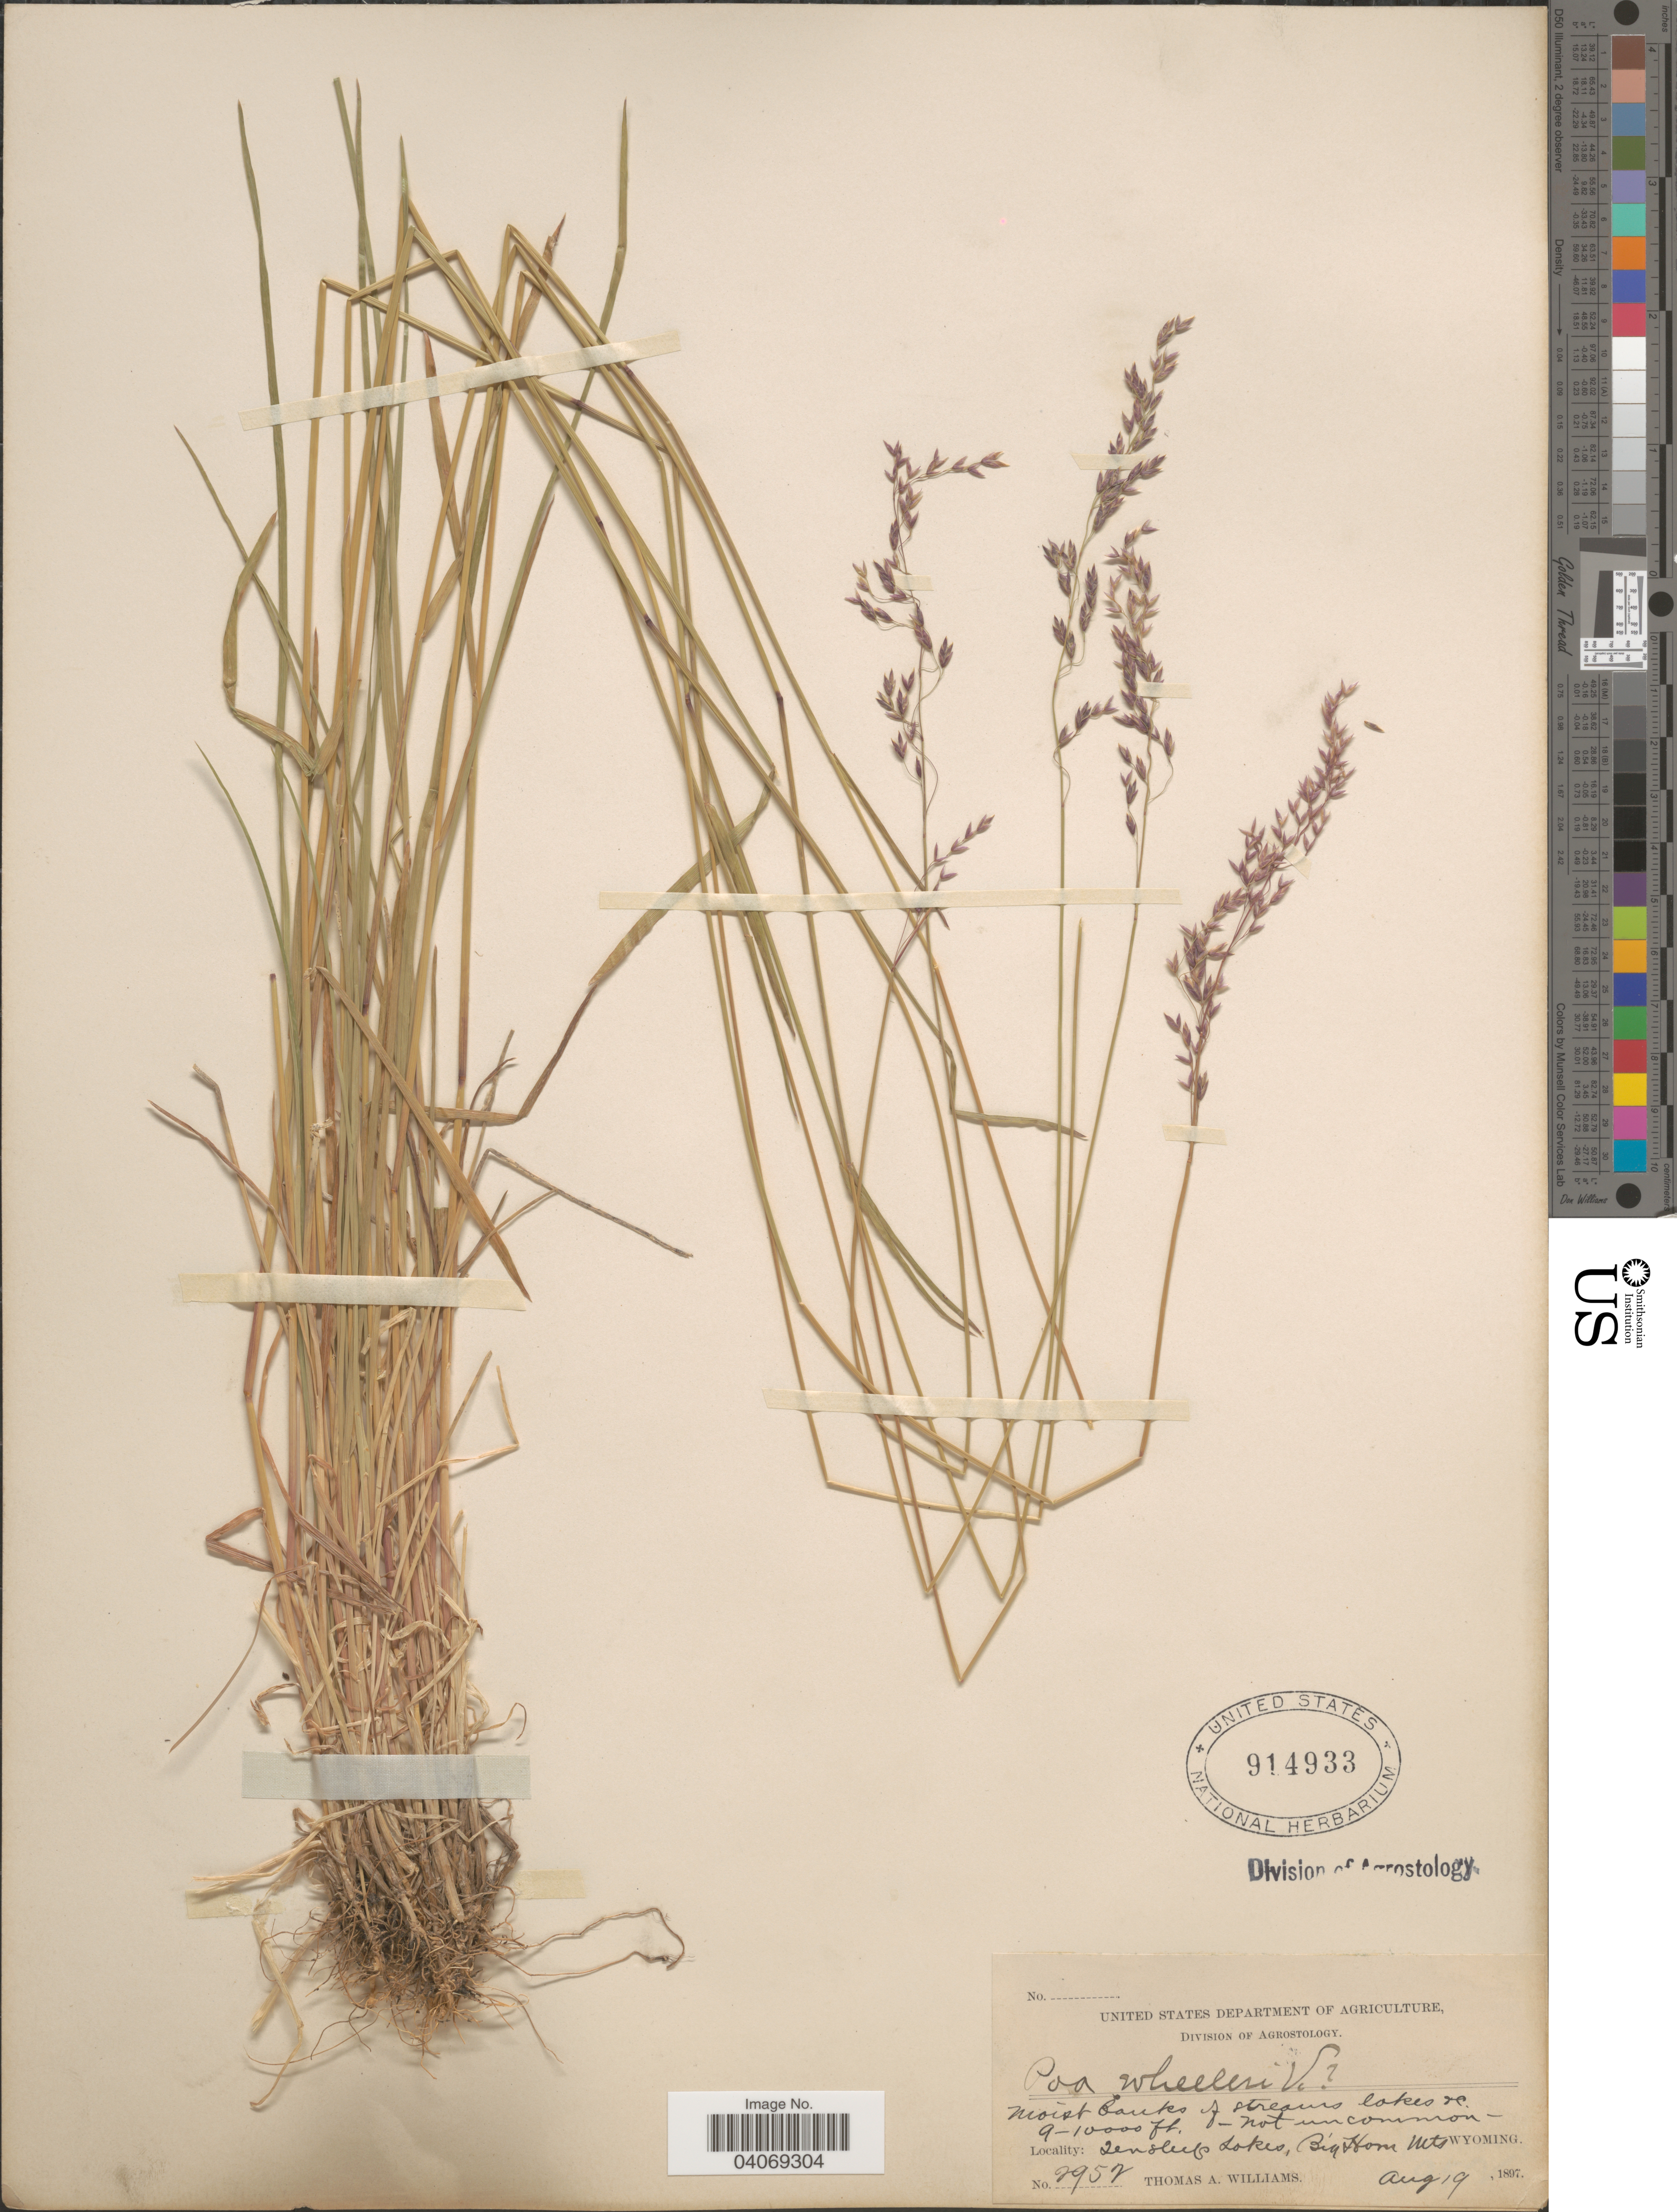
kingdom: Plantae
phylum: Tracheophyta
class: Liliopsida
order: Poales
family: Poaceae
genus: Poa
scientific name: Poa wheeleri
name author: Vasey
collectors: T. A. Williams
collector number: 2952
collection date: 1897-08-19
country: United States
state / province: Wyoming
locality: Moist banks of streams lakes. Ten sleep Lakes, Big Horn Mts.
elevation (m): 2743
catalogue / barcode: US 914933